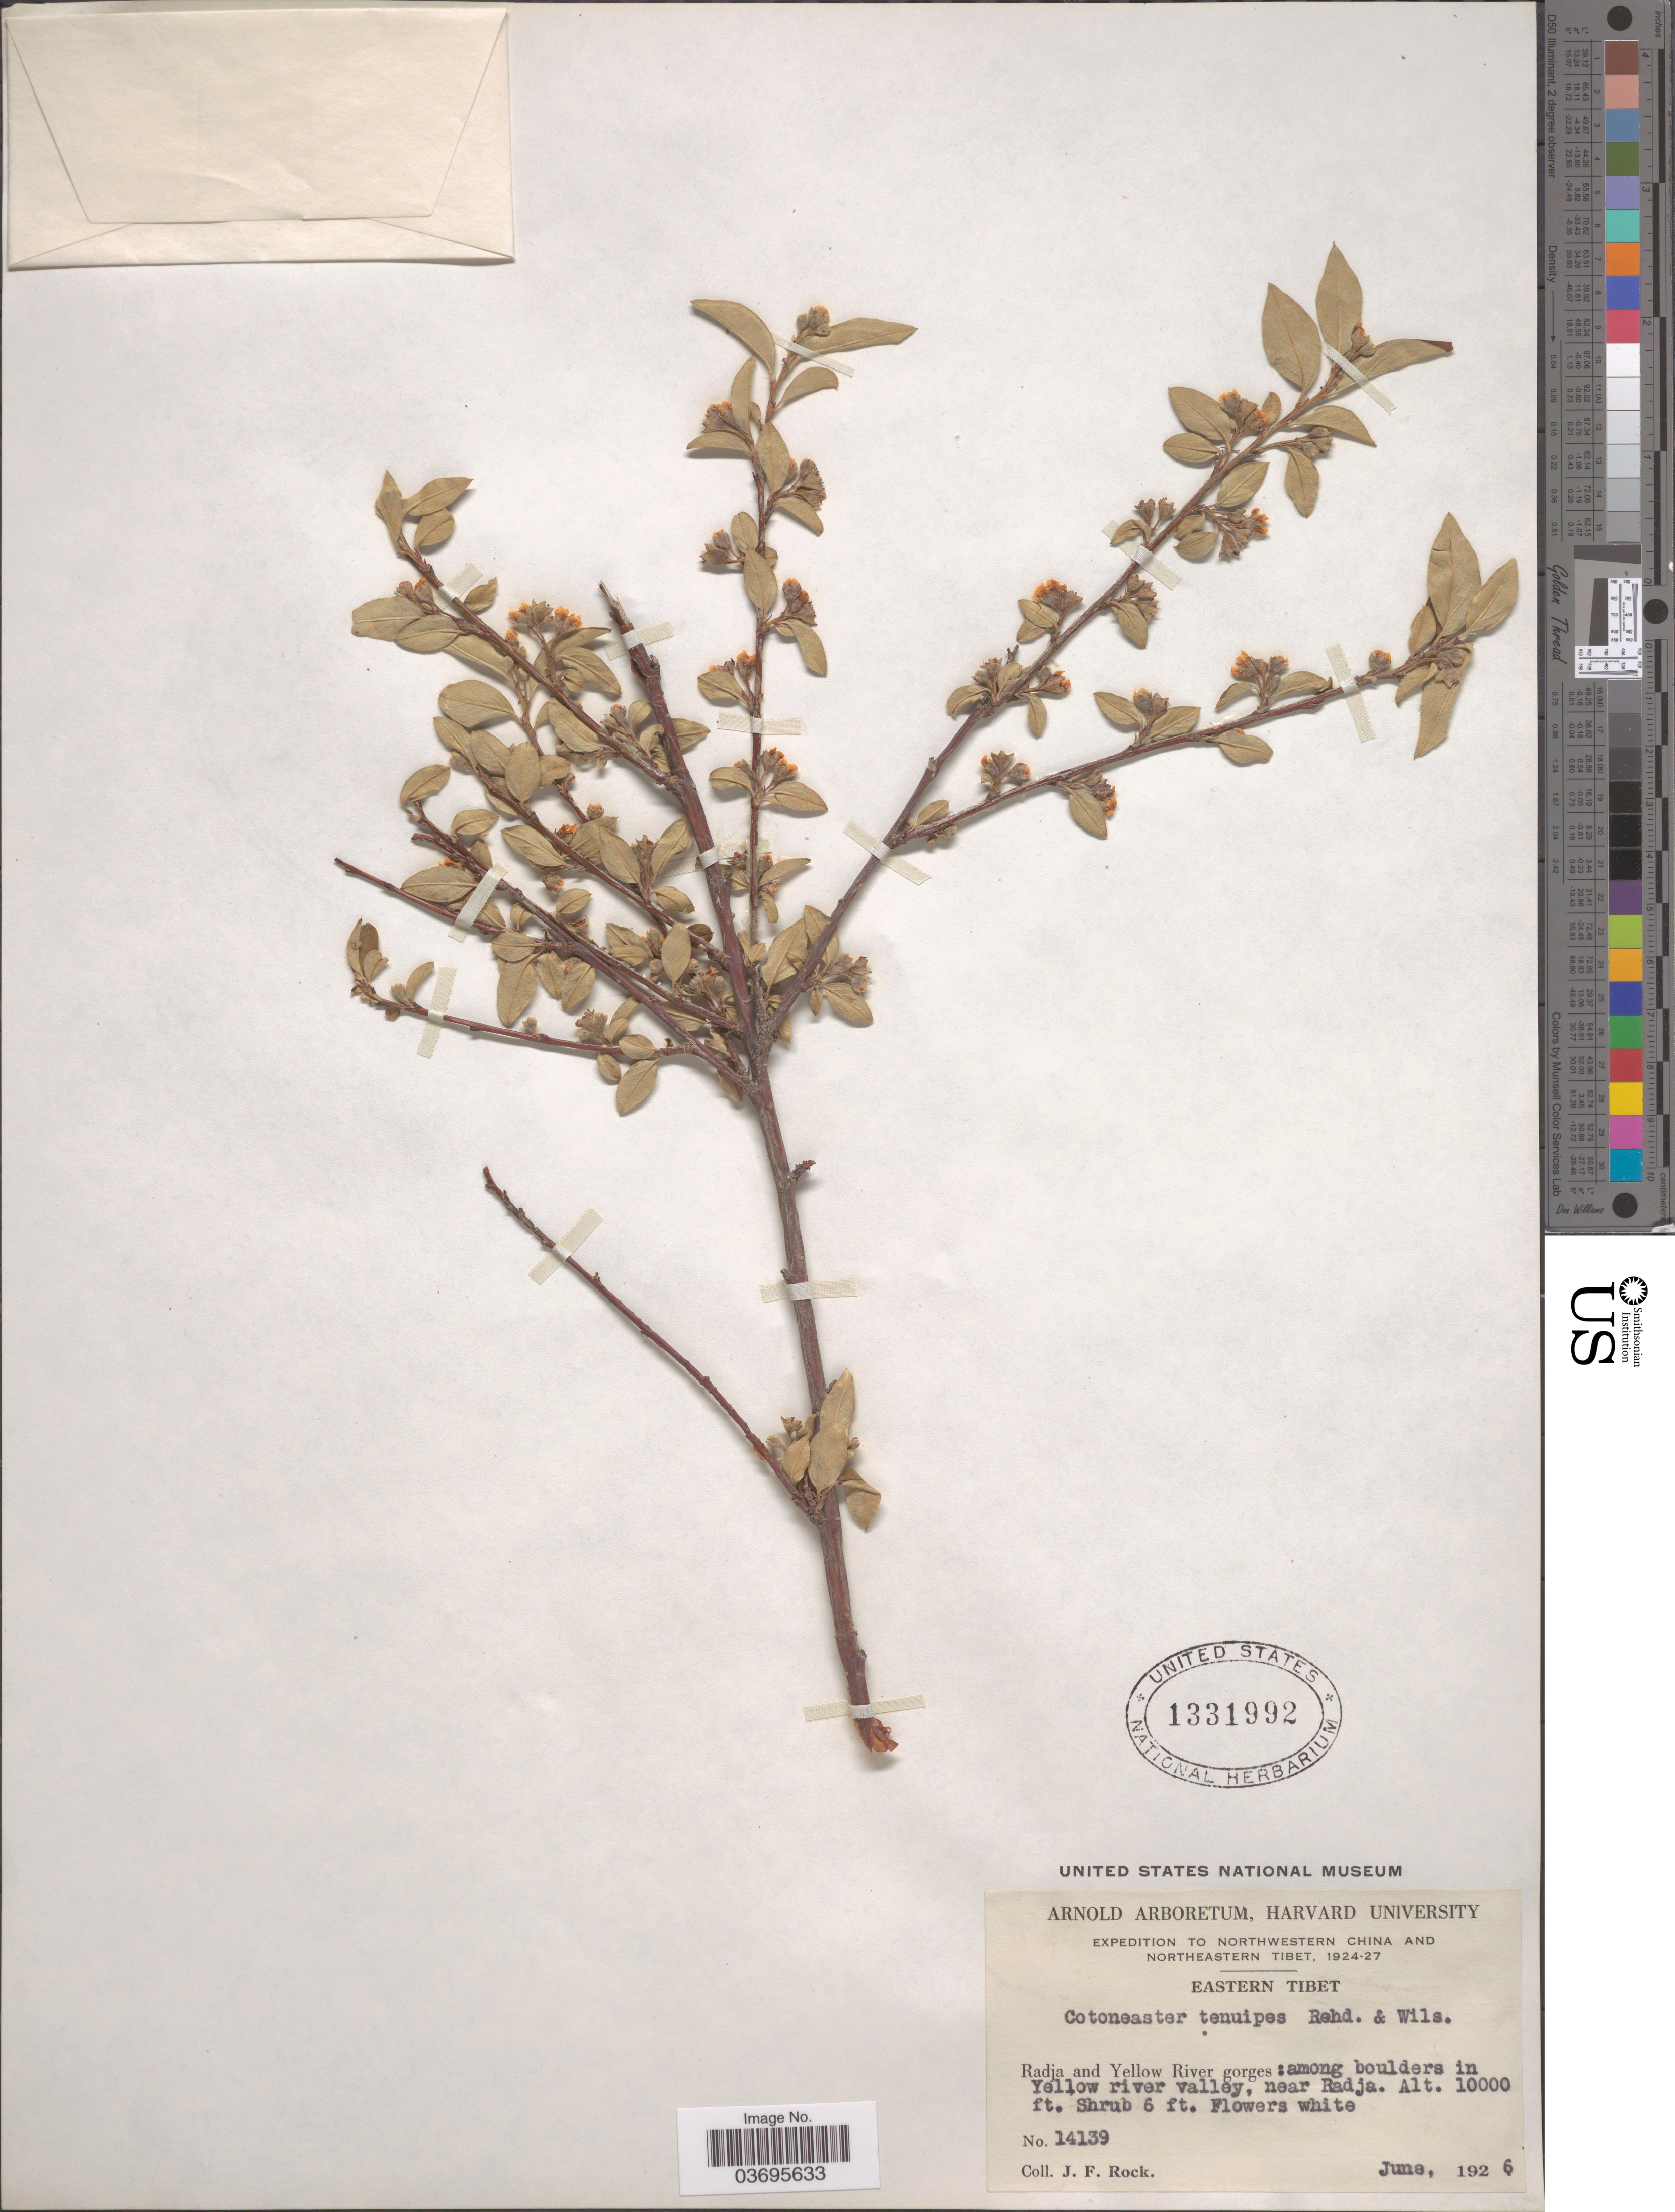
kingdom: Plantae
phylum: Tracheophyta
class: Magnoliopsida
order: Rosales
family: Rosaceae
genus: Cotoneaster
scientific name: Cotoneaster tenuipes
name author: Rehder & E.H. Wilson in Sarg.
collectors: J. Rock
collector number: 14139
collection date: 1926-06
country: China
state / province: Xizang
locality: Eastern Tibet. Radja and Yellow River gorges: among boulders in Yellow river valley, near Radja.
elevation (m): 3048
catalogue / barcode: US 1331992